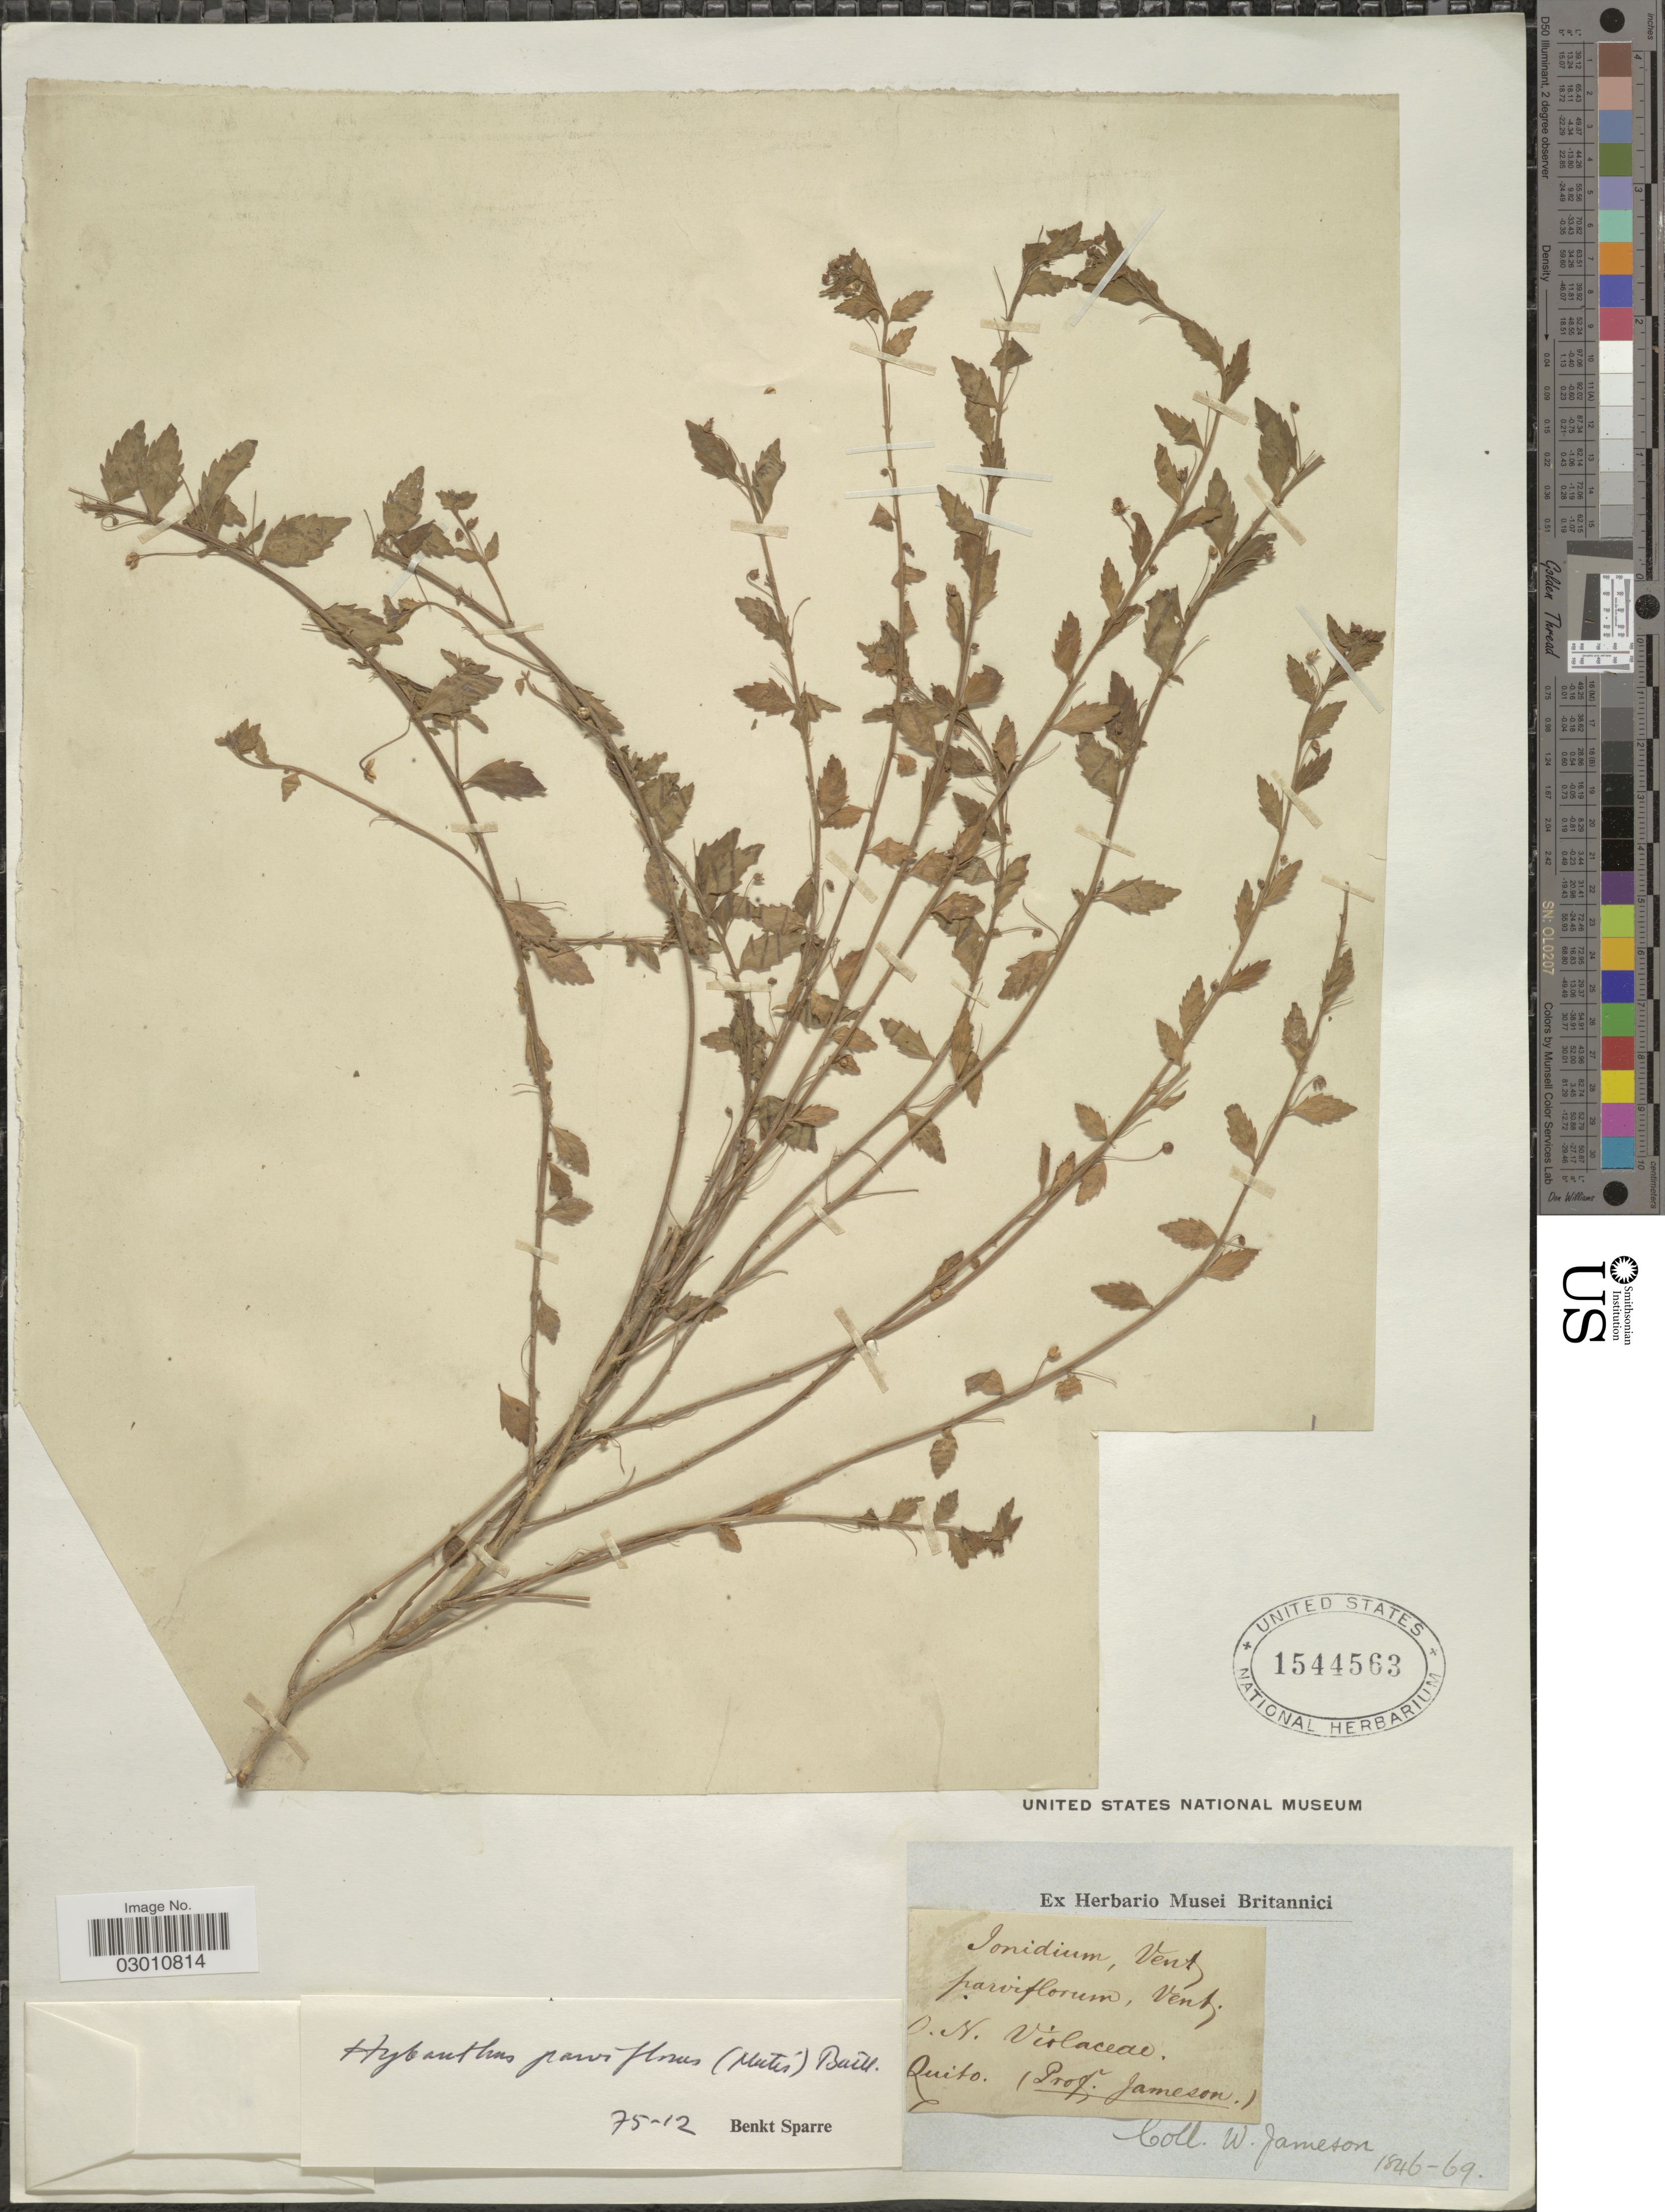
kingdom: Plantae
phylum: Tracheophyta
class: Magnoliopsida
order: Malpighiales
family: Violaceae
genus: Pombalia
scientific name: Pombalia parviflora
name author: (L. f.) Paula-Souza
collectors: W. Jameson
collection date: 1846/1869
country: Ecuador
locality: Quito.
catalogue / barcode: US 1544563